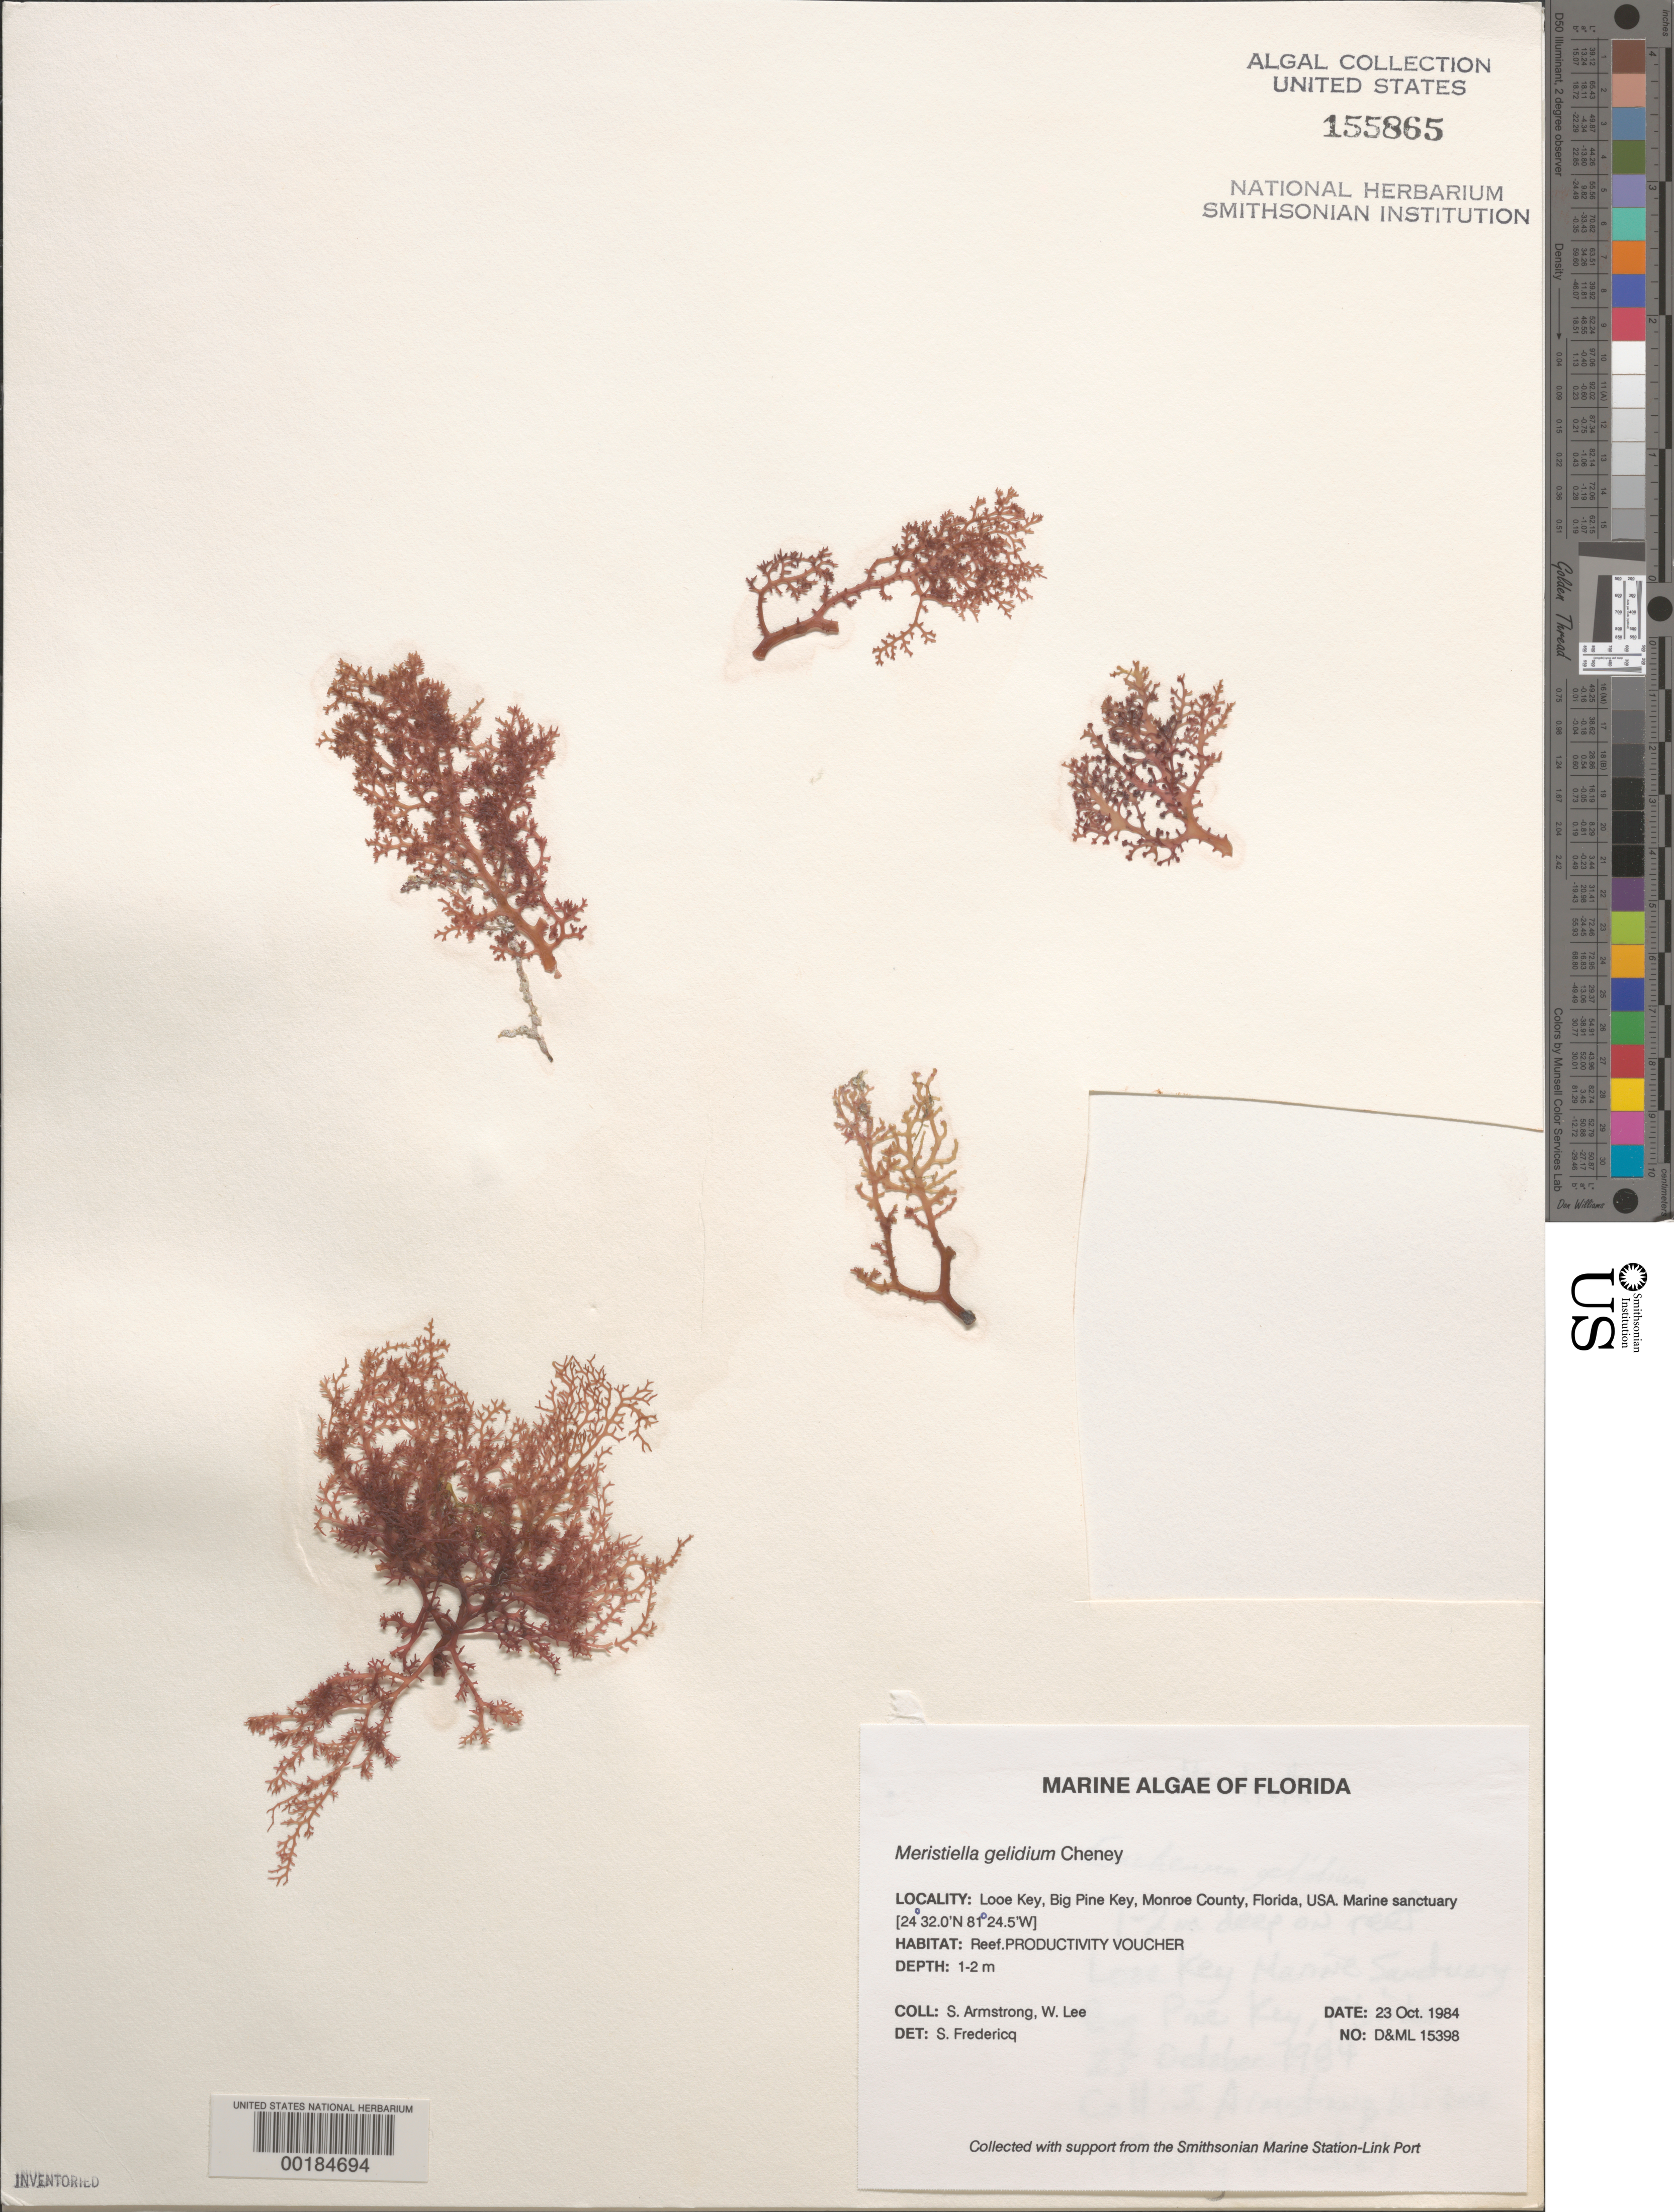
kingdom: Plantae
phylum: Rhodophyta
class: Florideophyceae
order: Gigartinales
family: Solieriaceae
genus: Meristotheca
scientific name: Meristotheca gelidium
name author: (J. Agardh) E.J. Faye & Masuda in E.J. Faye et al.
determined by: Algae name updating Project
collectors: S. Armstrong & W. Lee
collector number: D&ML 15398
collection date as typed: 23 Oct 1984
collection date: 1984-10-23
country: United States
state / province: Florida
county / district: Monroe County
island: Looe Key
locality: Looe Key National Marine Sanctuary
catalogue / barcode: US 155865